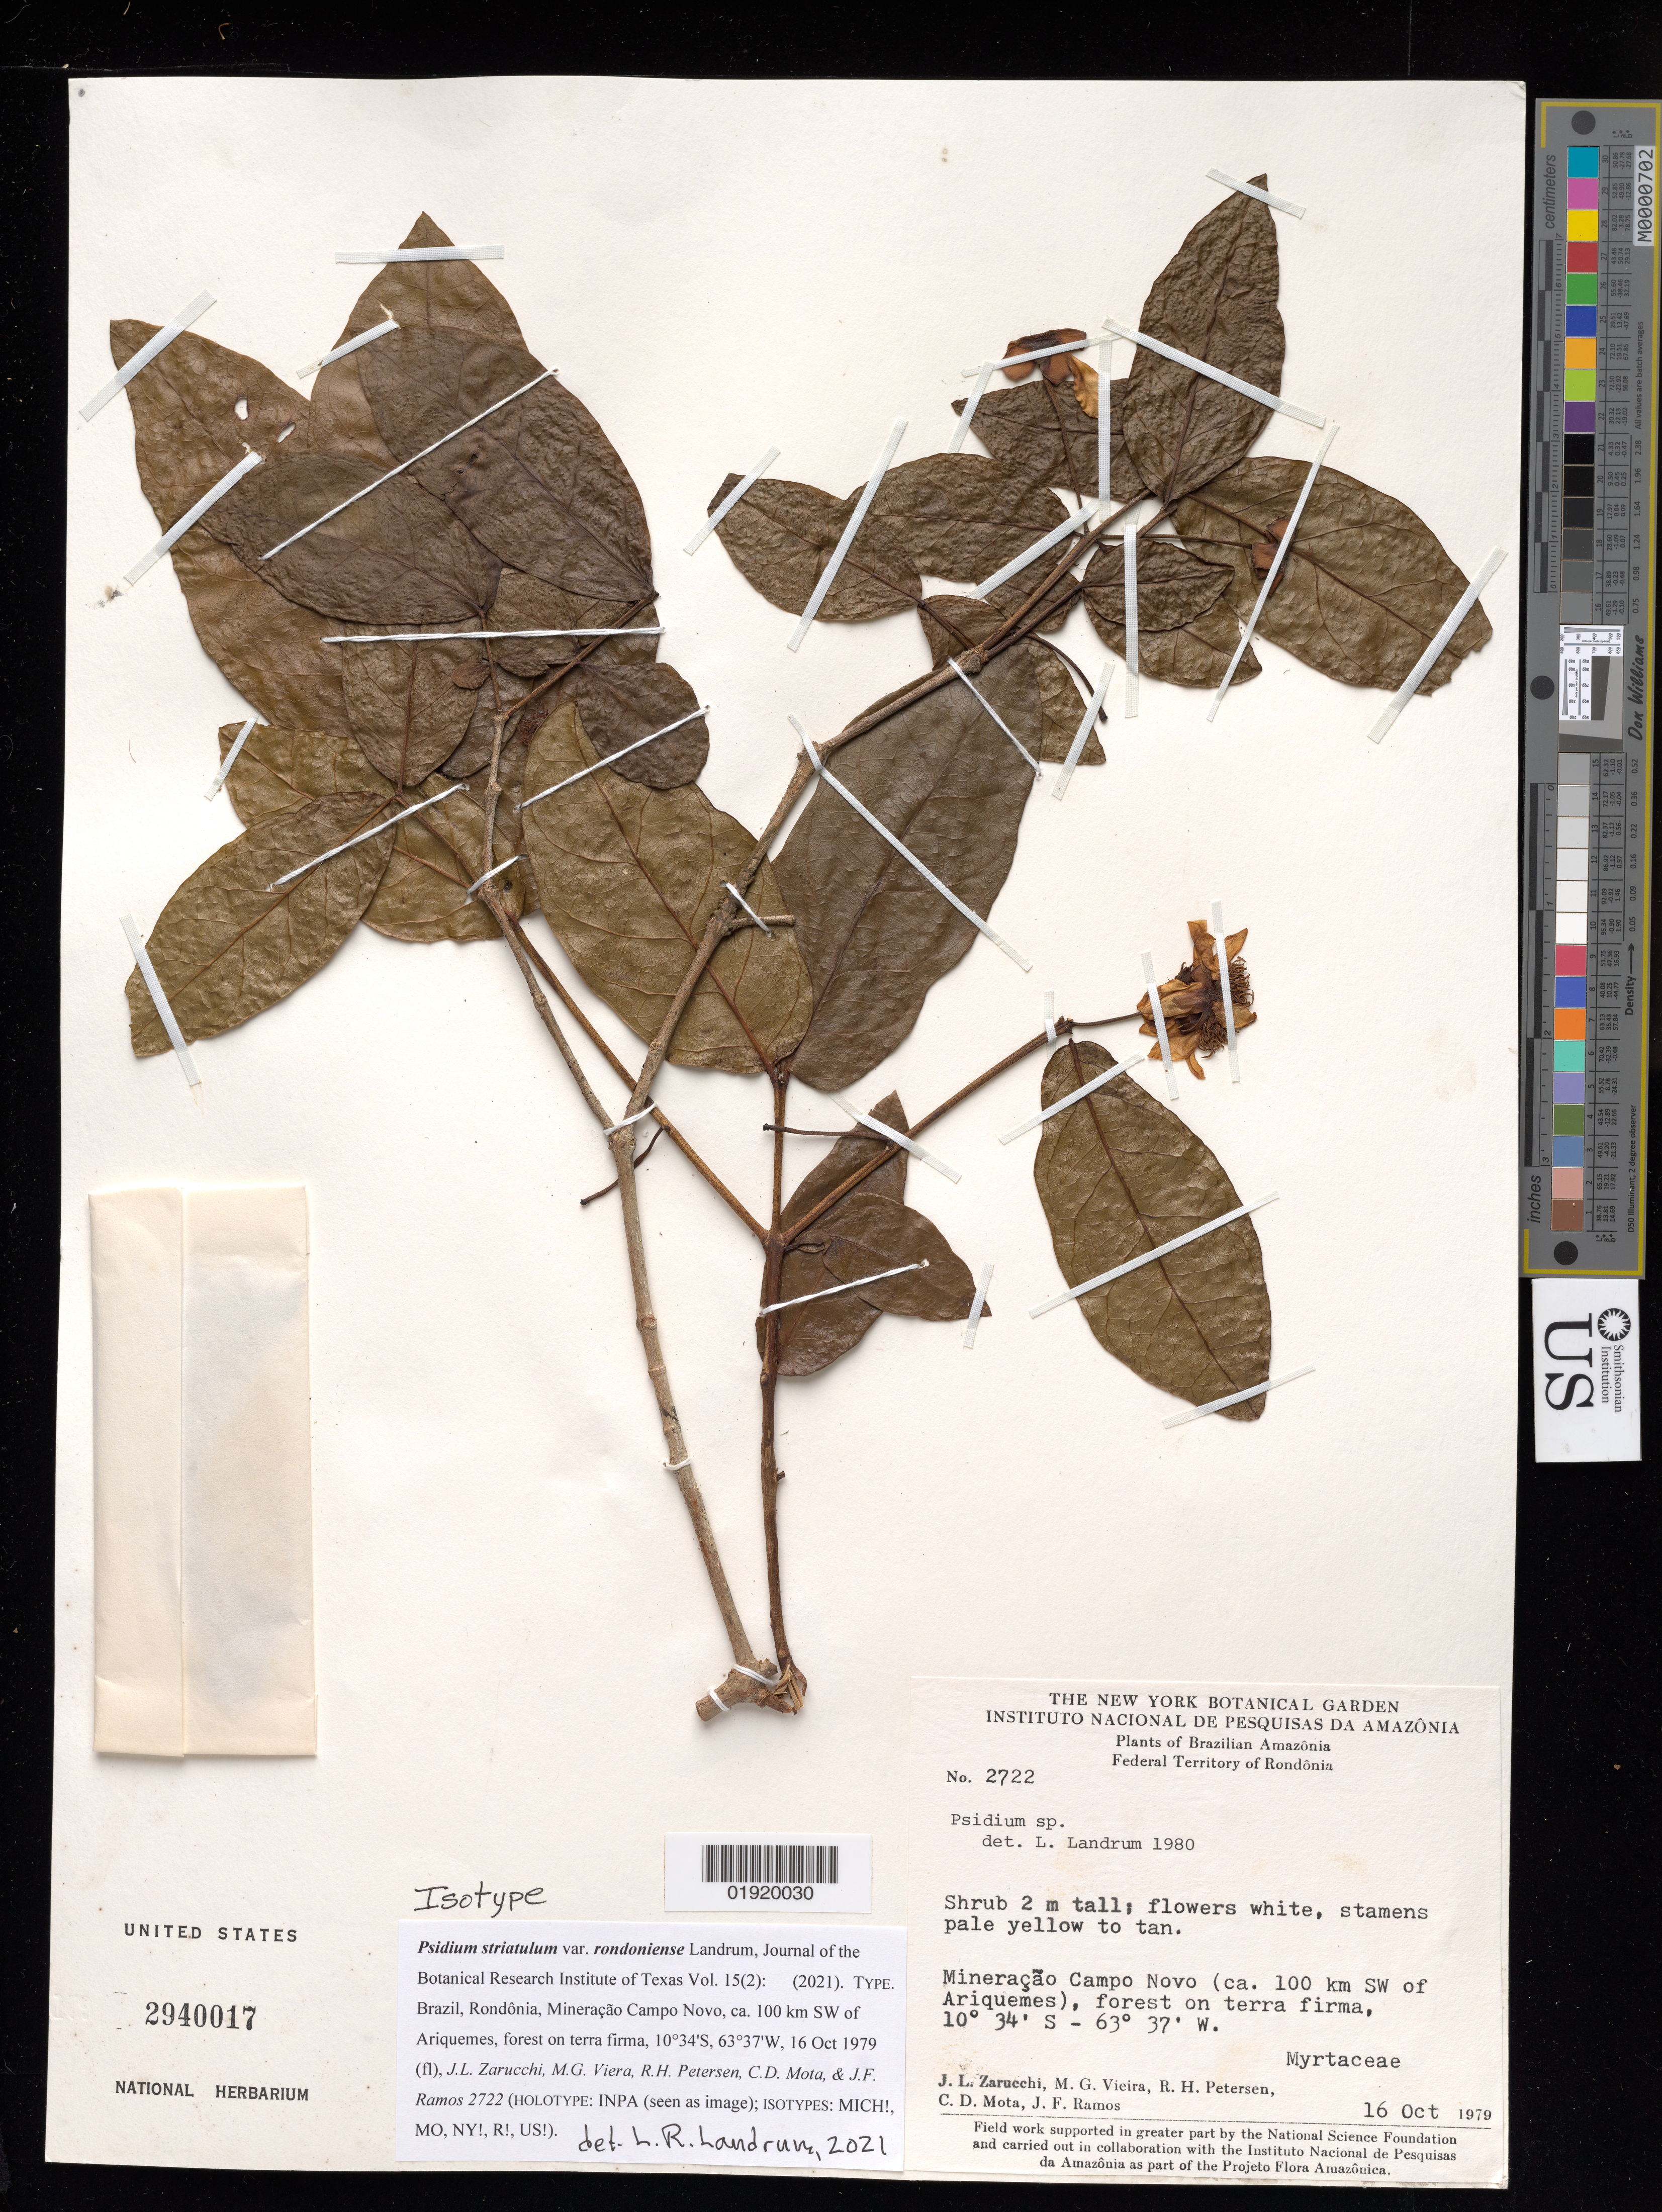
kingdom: Plantae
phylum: Tracheophyta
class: Magnoliopsida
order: Myrtales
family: Myrtaceae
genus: Psidium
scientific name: Psidium striatulum var. rondoniense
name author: Landrum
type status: Isotype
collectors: J. L. Zarucchi, M. G. Vieira, R. H. Petersen, C. D. Mota & J. F. Ramos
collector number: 2722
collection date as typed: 16 Oct 1979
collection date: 1979-10-16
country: Brazil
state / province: Rondônia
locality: Mineração Campo Novo (ca. 100 km SW of Ariquemes)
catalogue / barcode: US 2940017